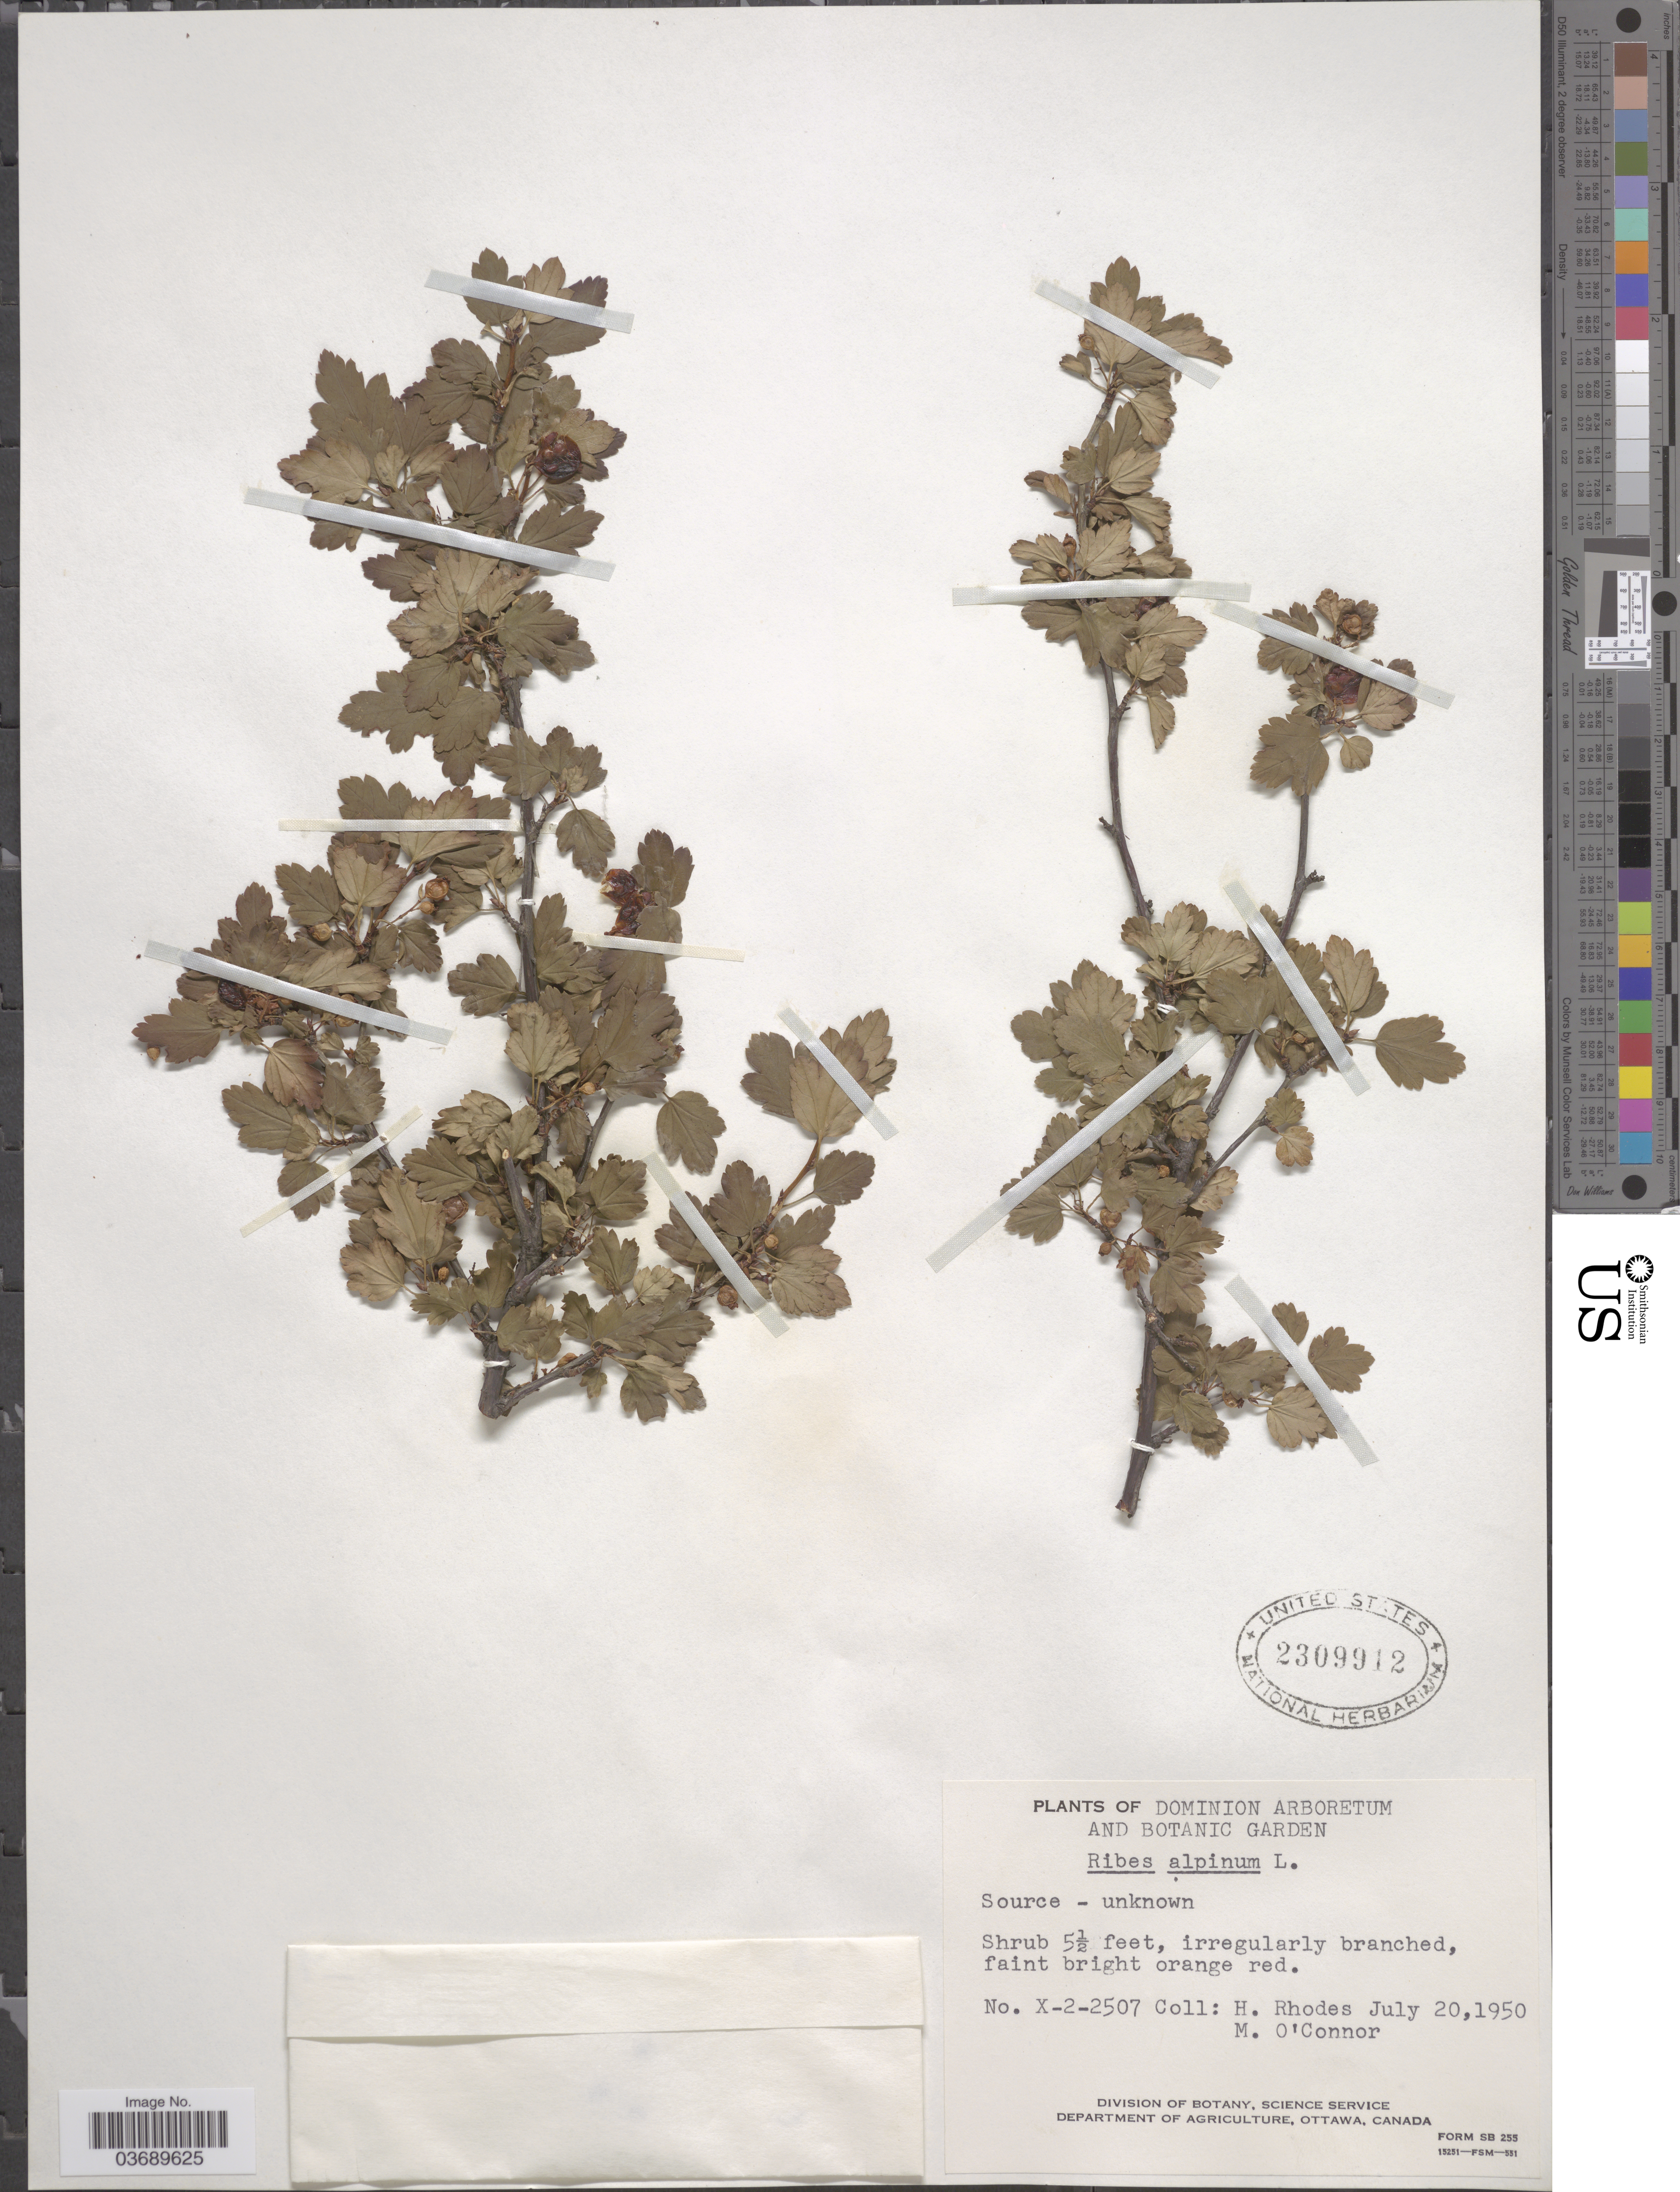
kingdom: Plantae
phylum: Tracheophyta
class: Magnoliopsida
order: Saxifragales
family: Grossulariaceae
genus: Ribes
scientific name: Ribes sp.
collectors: H. Rhodes & M. O'Connor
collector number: S-2-2507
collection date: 1950-07-20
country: Canada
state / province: Ontario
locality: Dominion Arboretum And Botanic Garden.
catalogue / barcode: US 2309912